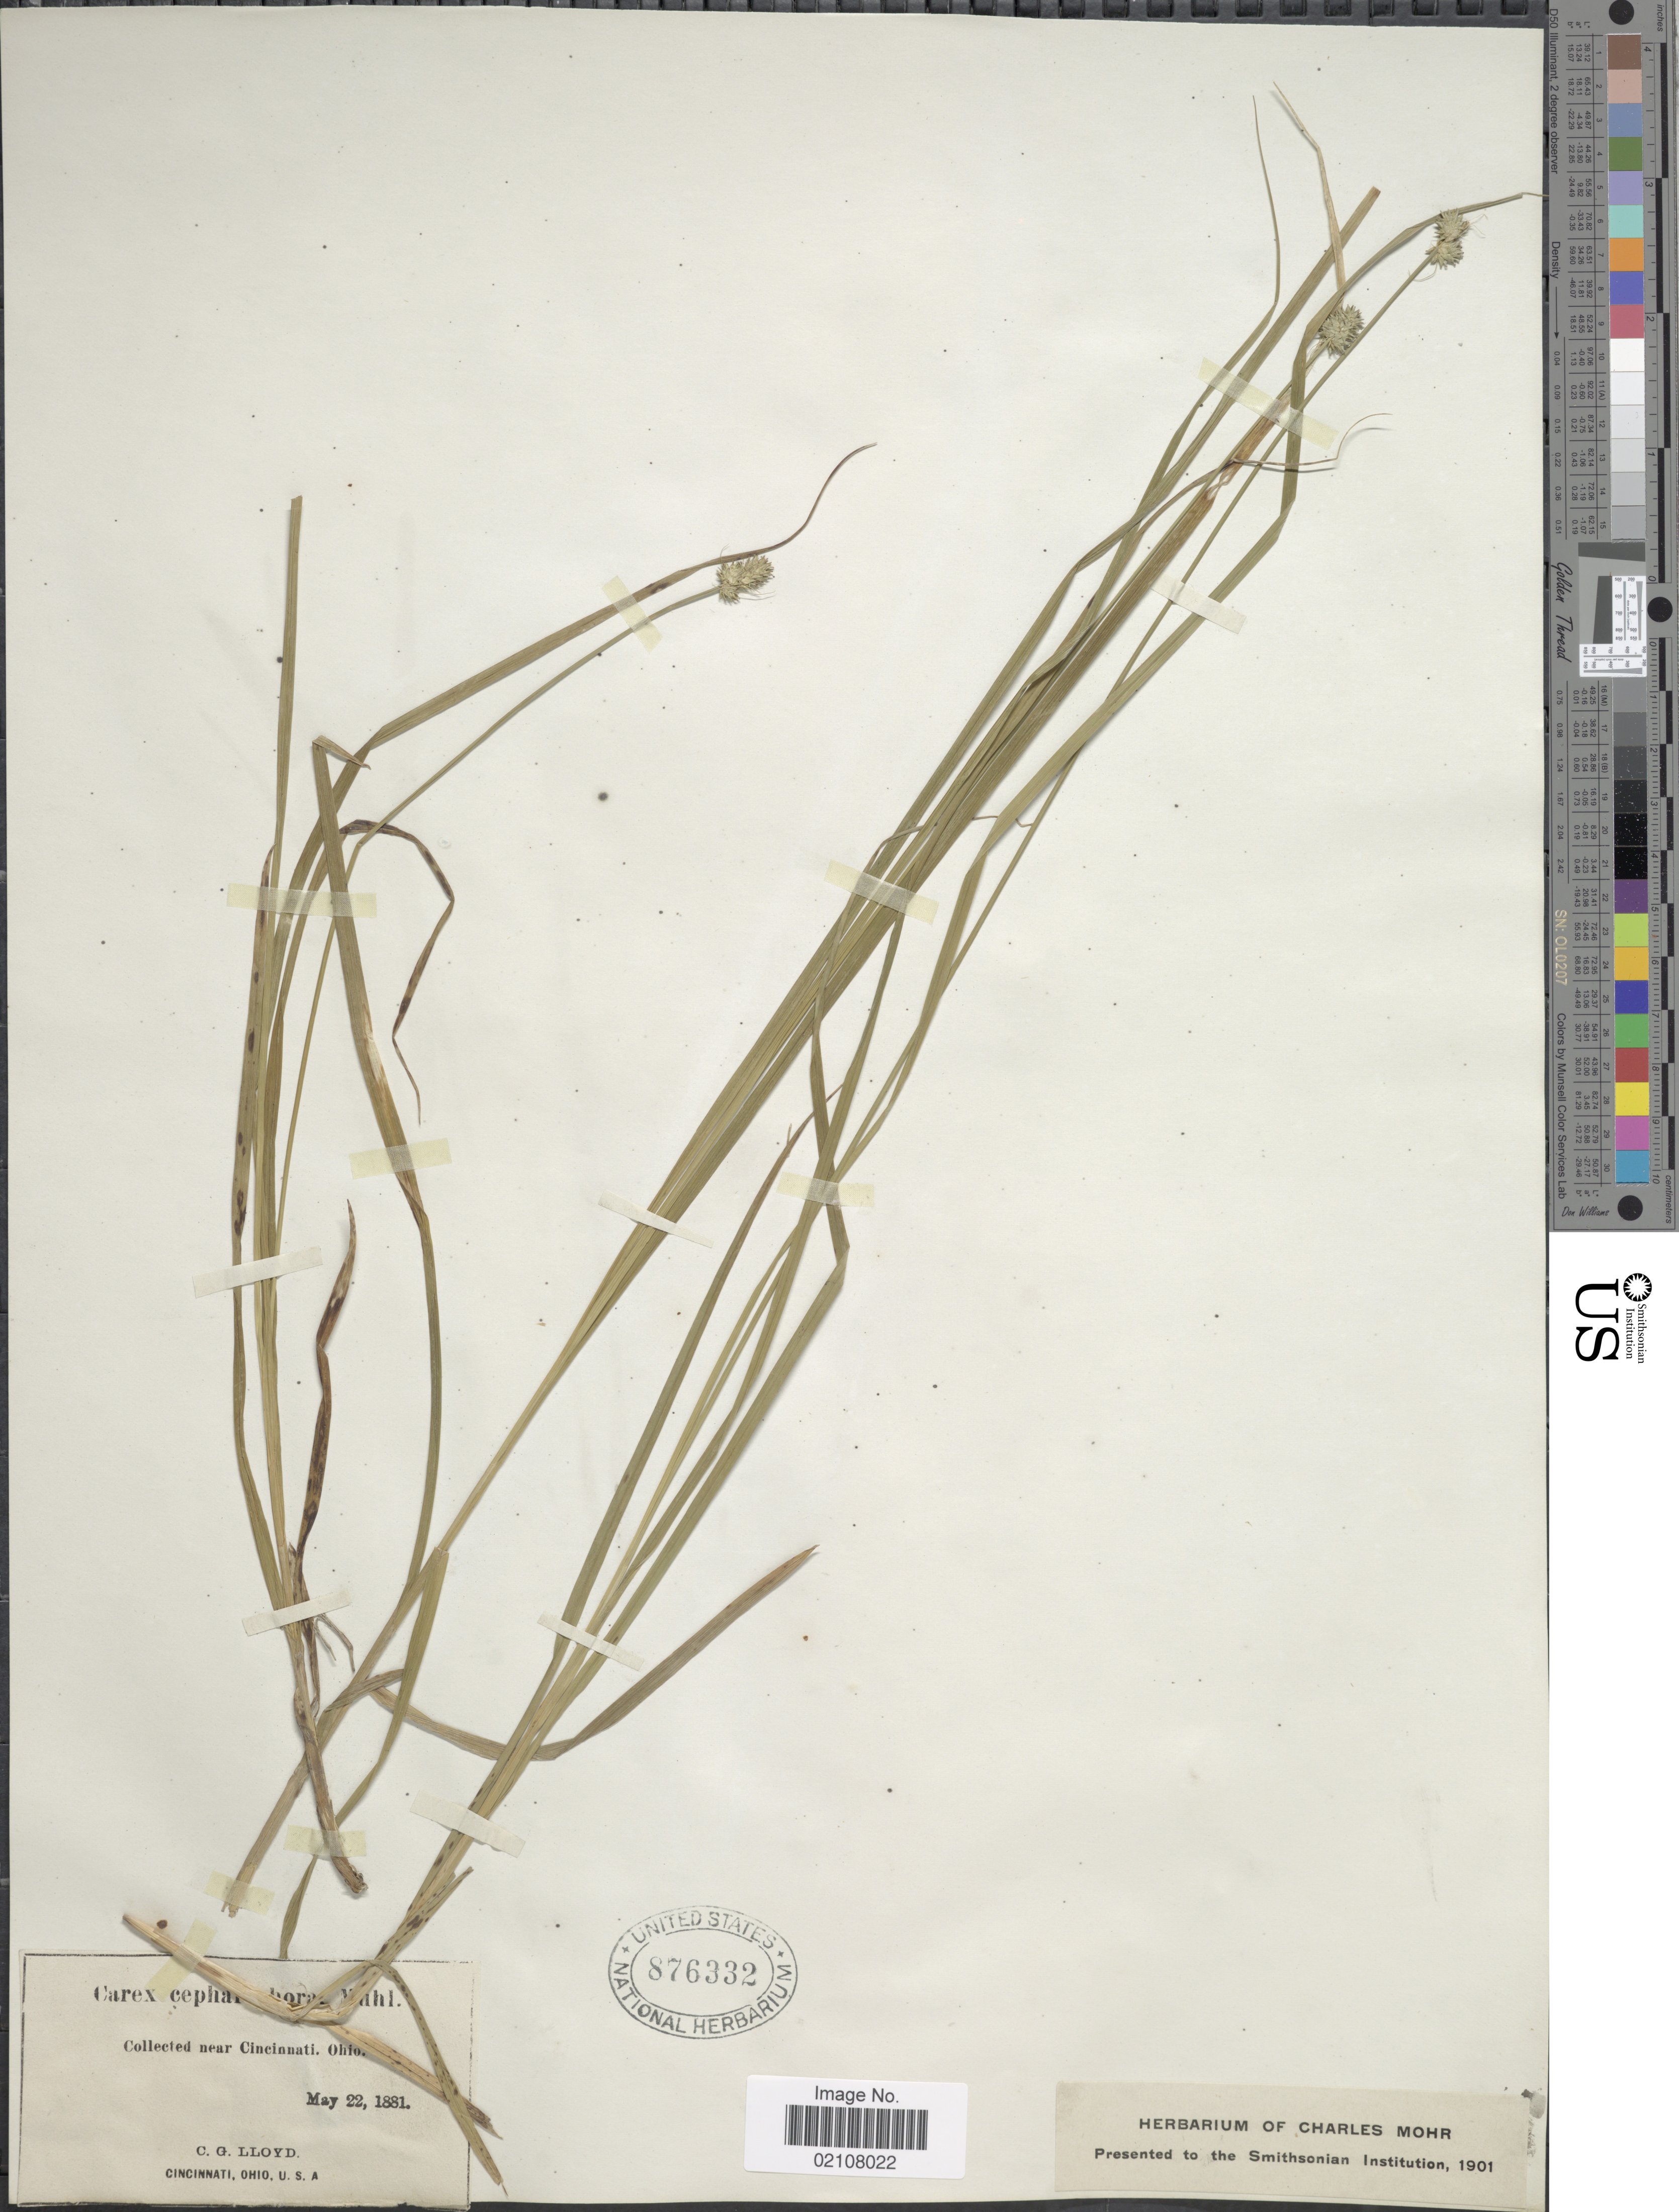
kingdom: Plantae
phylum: Tracheophyta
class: Liliopsida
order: Poales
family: Cyperaceae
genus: Carex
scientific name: Carex cephalophora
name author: Muhl. ex Willd.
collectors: C. G. Lloyd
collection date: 1881-05-22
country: United States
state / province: Ohio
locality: Near Cincinnati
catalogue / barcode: US 876332